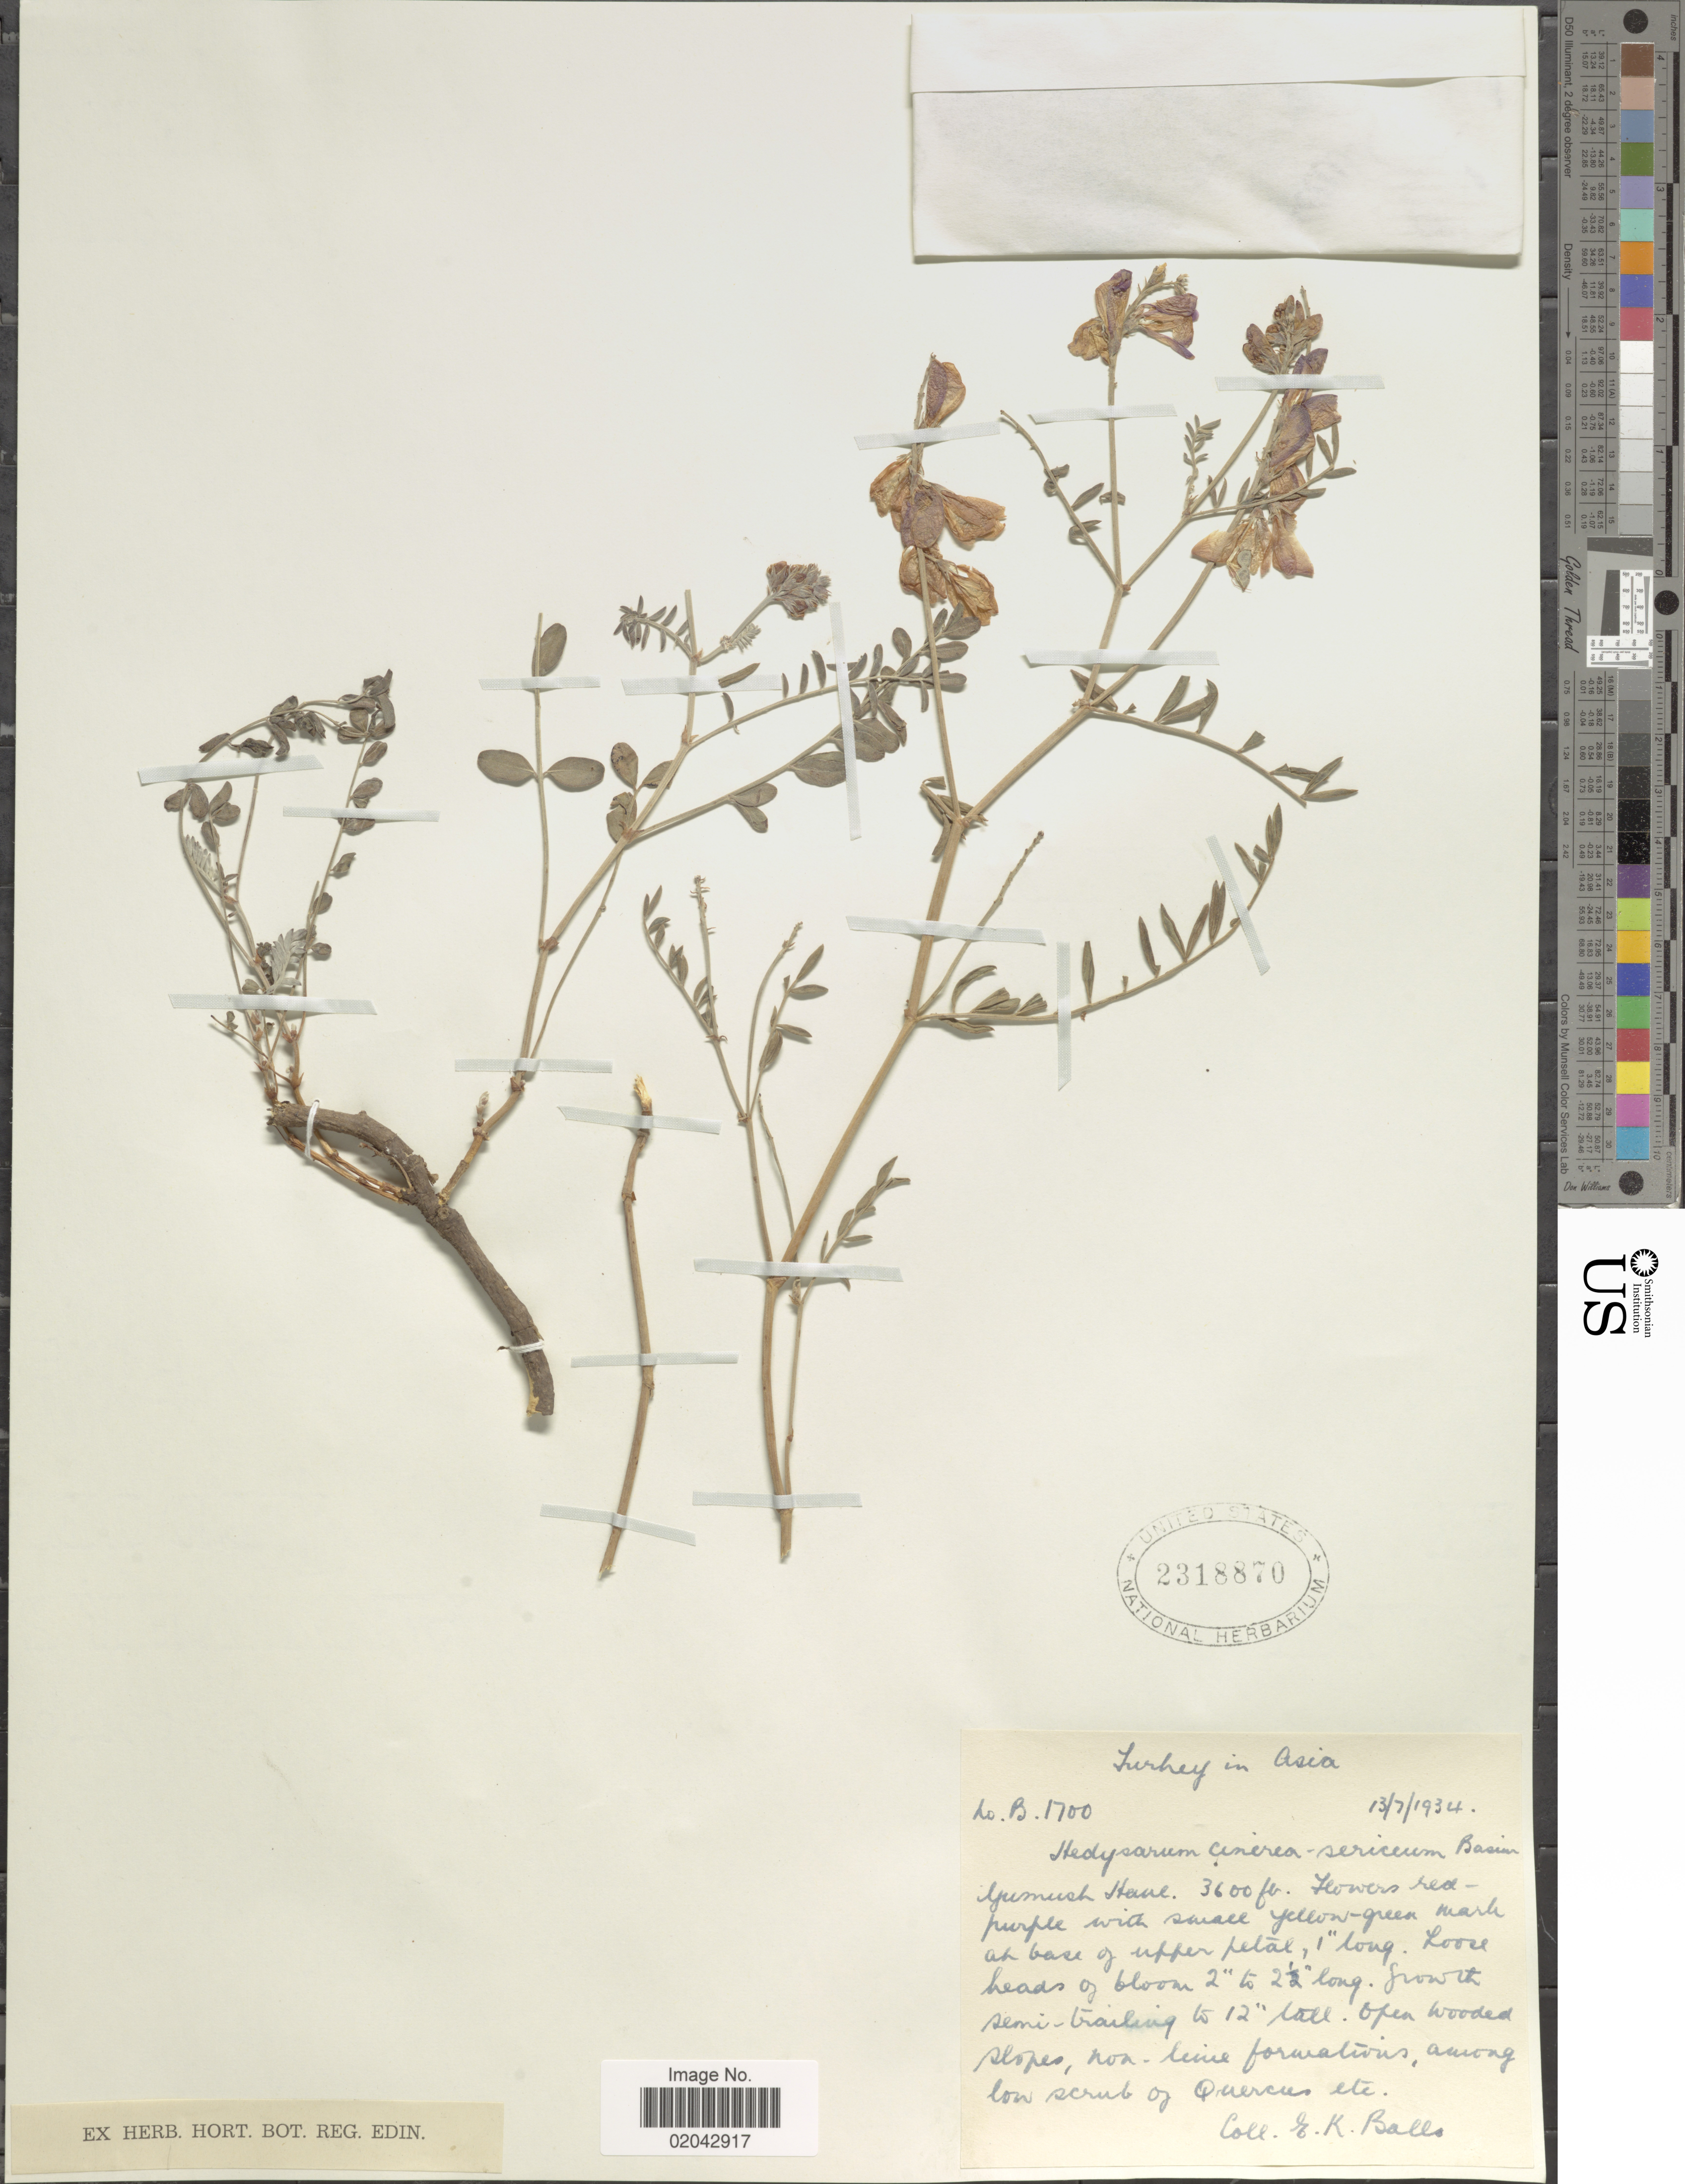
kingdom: Plantae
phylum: Tracheophyta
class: Magnoliopsida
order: Fabales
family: Fabaceae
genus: Hedysarum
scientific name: Hedysarum cinereo-sericeum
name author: Basiner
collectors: E. K. Balls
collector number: B1700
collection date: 1934-07-13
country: Turkey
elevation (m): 1097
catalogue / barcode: US 2318870